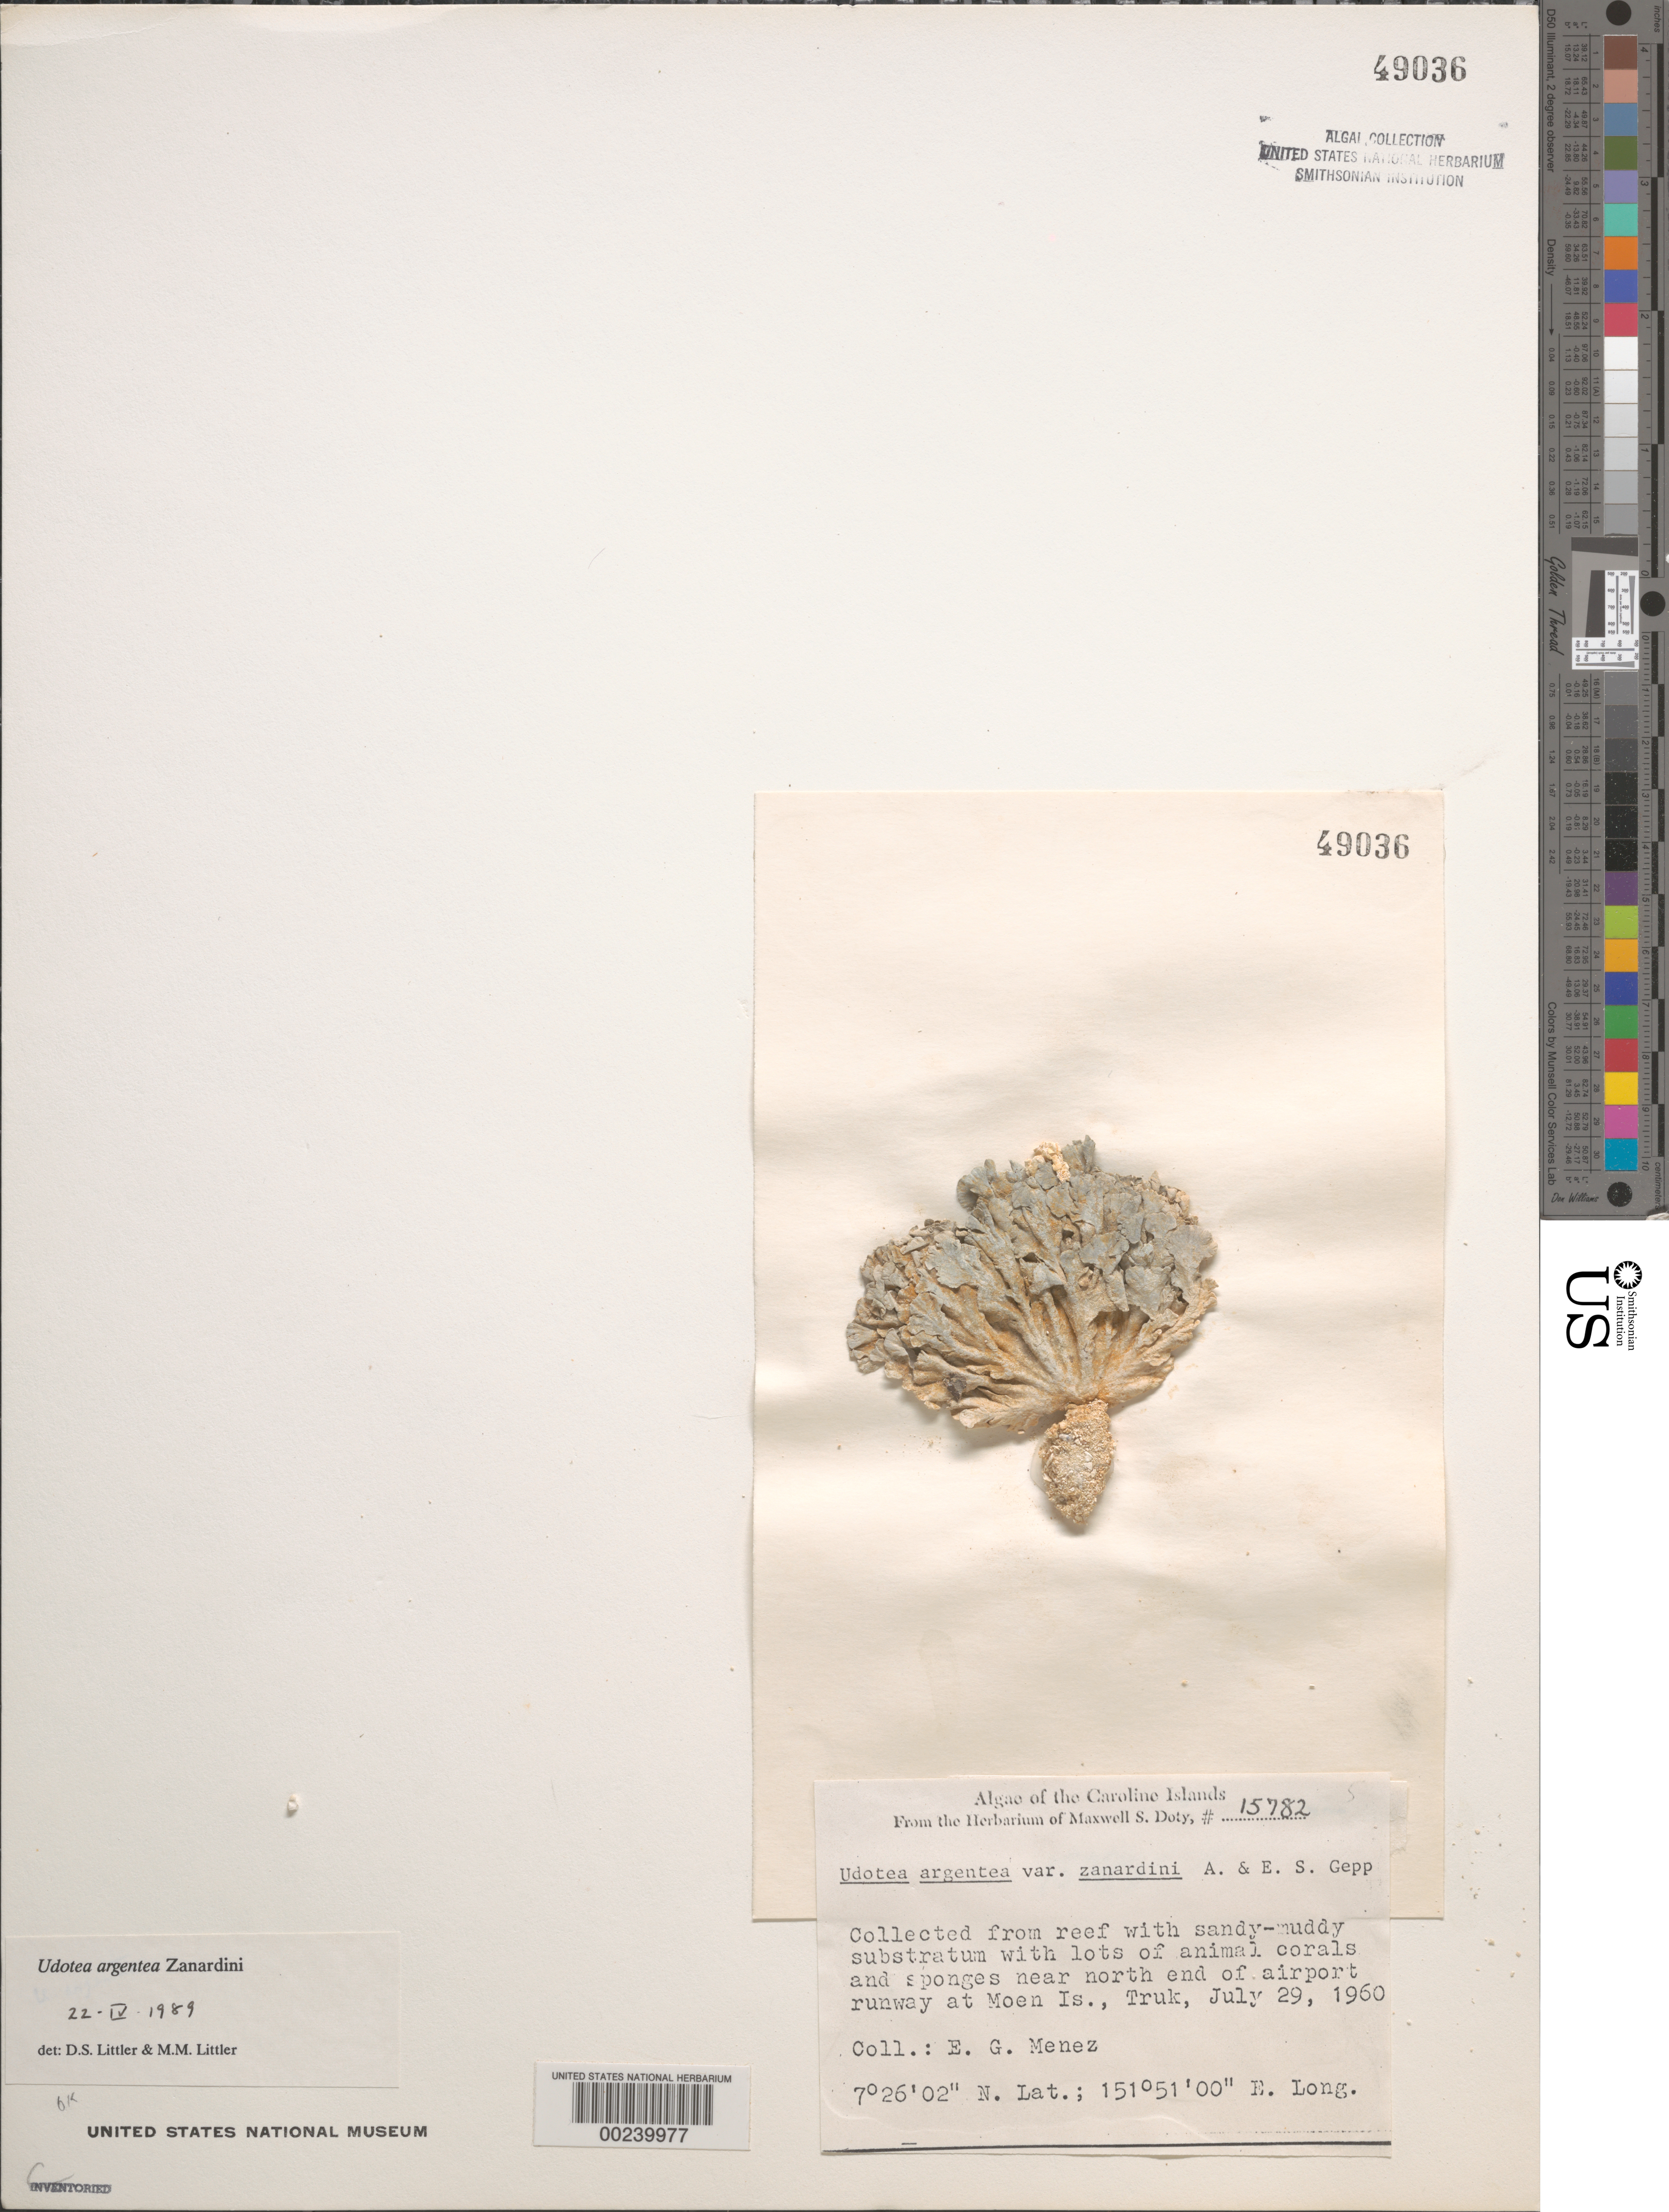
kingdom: Plantae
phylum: Chlorophyta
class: Ulvophyceae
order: Bryopsidales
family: Udoteaceae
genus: Udotea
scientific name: Udotea argentea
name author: Zanardini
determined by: Littler, D. S.; Littler, M. M.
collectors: Meñez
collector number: MSD 15782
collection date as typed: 29 Jul 1960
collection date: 1960-07-29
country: Micronesia, Federated States of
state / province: Truk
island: Moen [Wono]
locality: Near north end of airport runway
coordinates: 7 26' 02" N, 151 51' 00" E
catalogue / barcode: US 49036